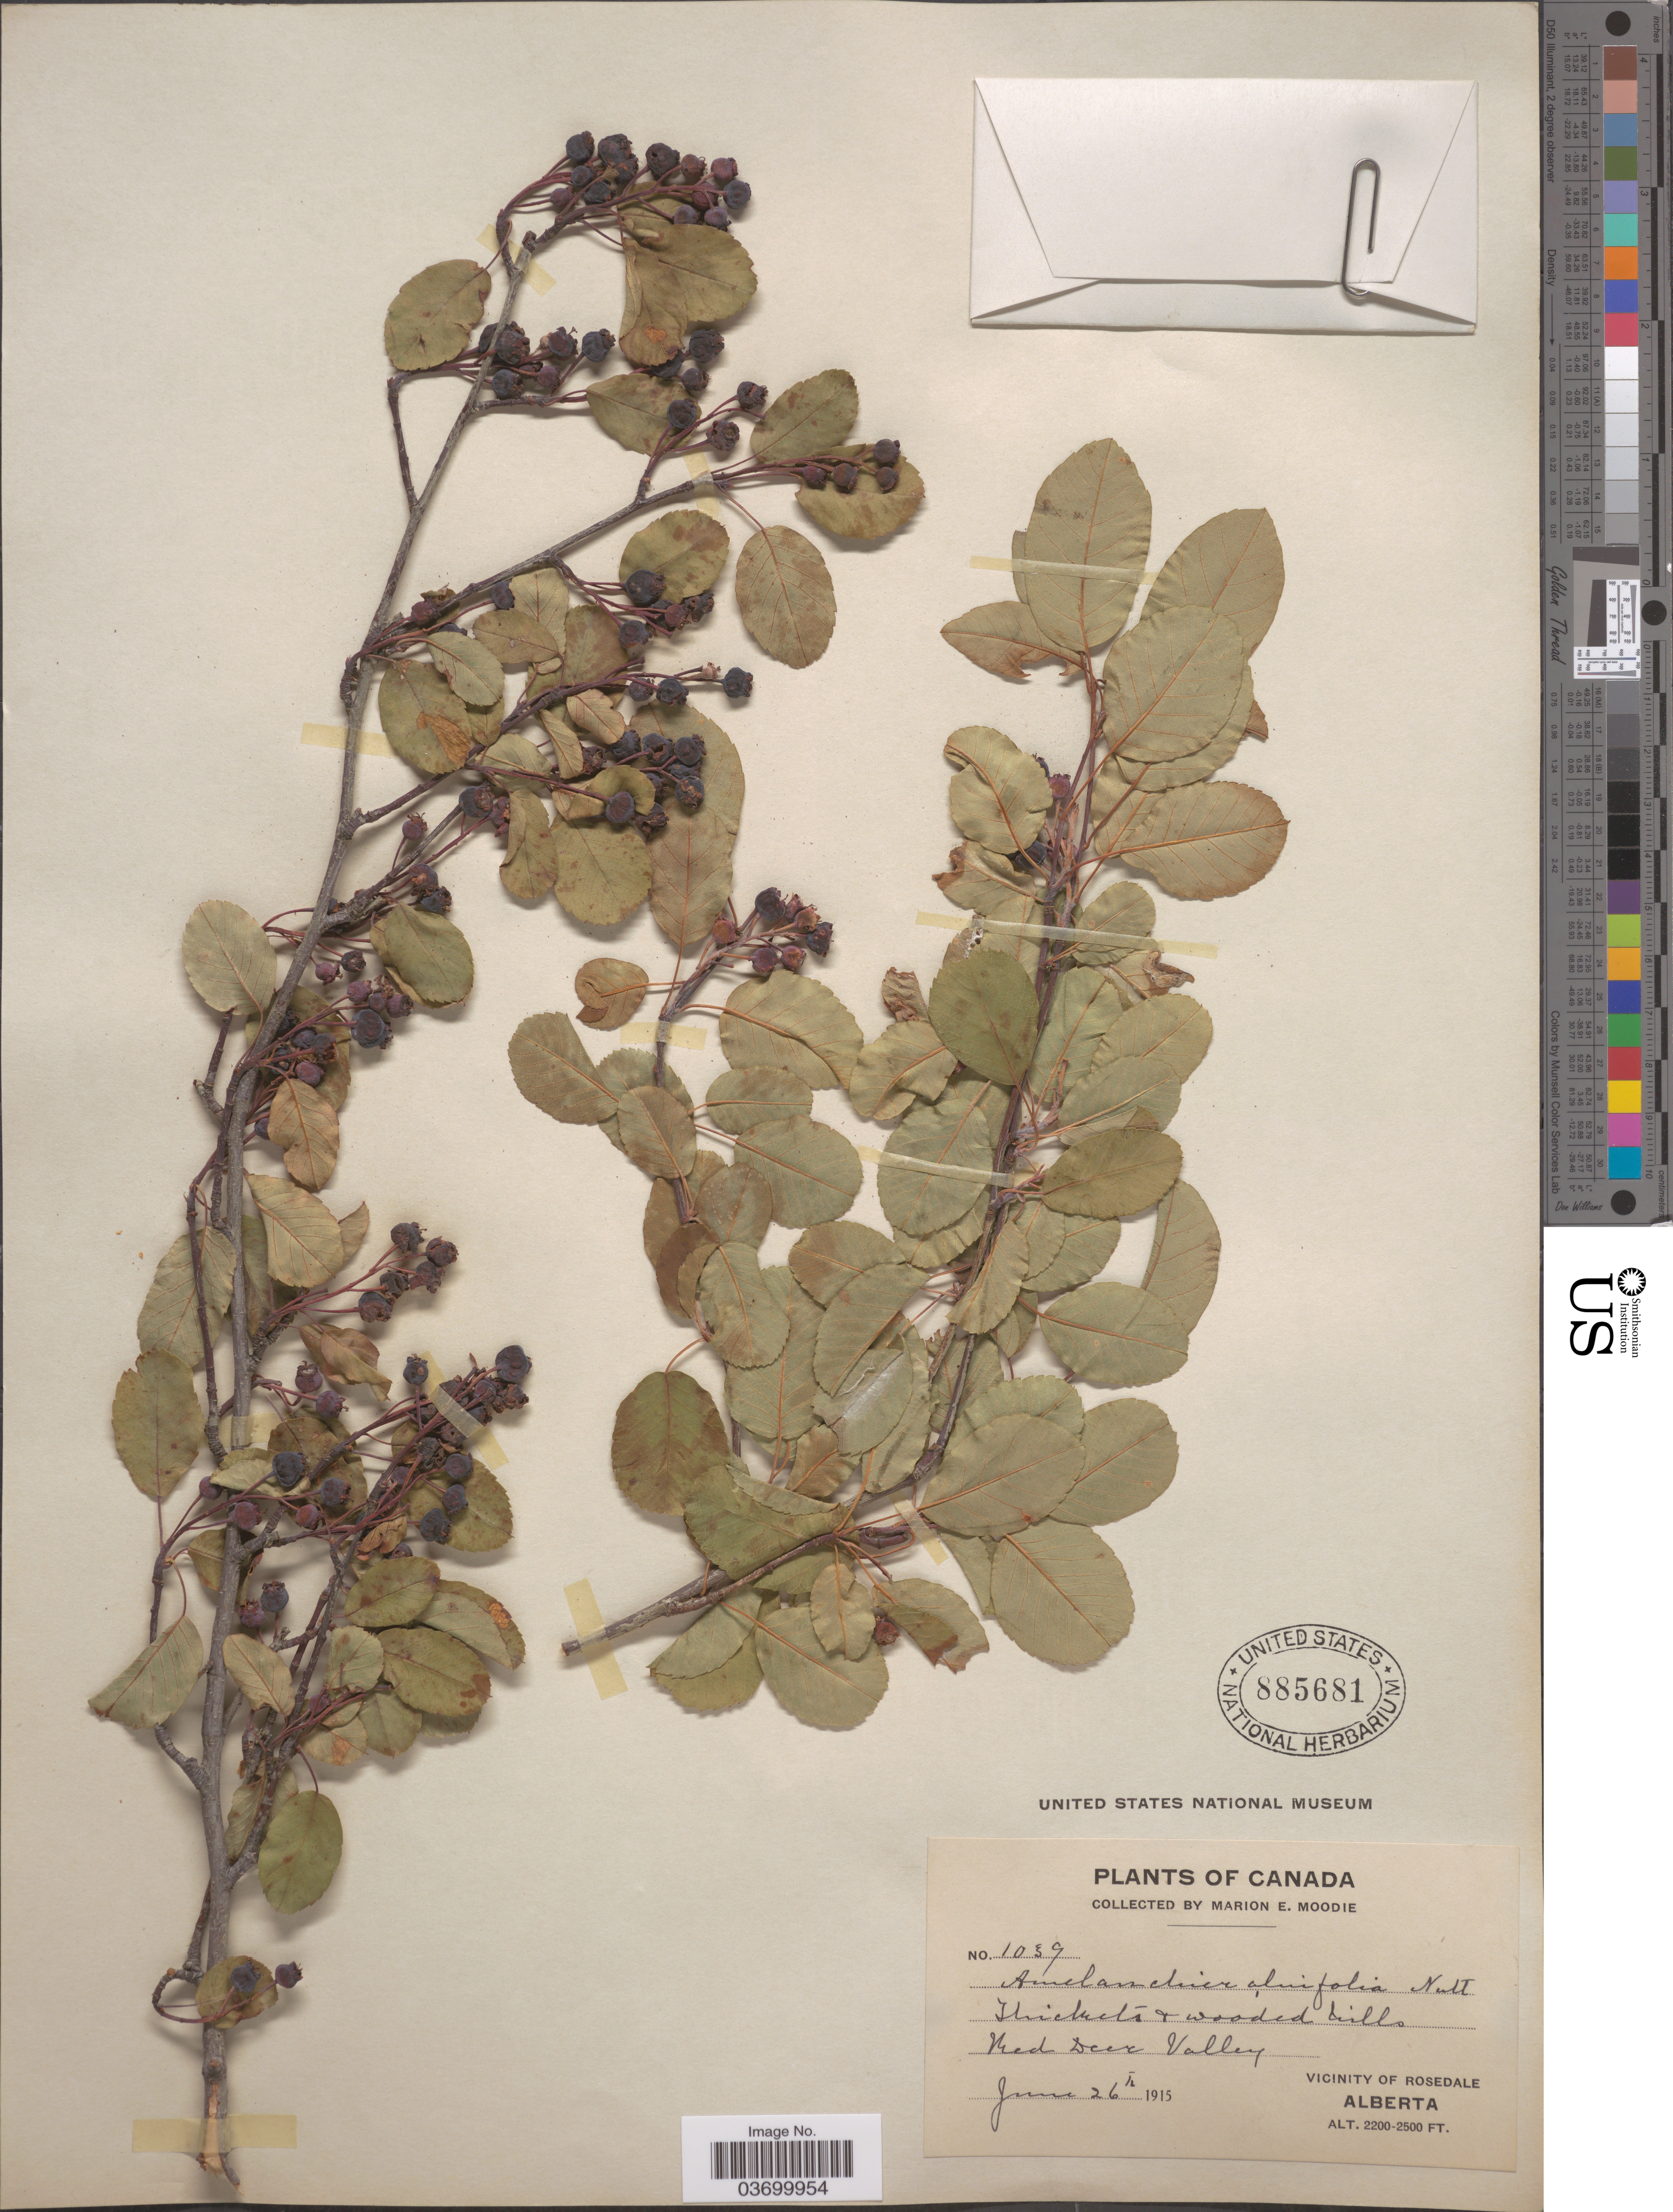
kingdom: Plantae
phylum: Tracheophyta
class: Magnoliopsida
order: Rosales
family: Rosaceae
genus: Amelanchier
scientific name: Amelanchier alnifolia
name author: (Nutt.) Nutt. ex M. Roem.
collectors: M. E. Moodie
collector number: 1039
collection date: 1915-06-26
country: Canada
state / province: Alberta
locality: Red Deer Valley. Vicinity of Rosedale.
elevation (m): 671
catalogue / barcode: US 885681